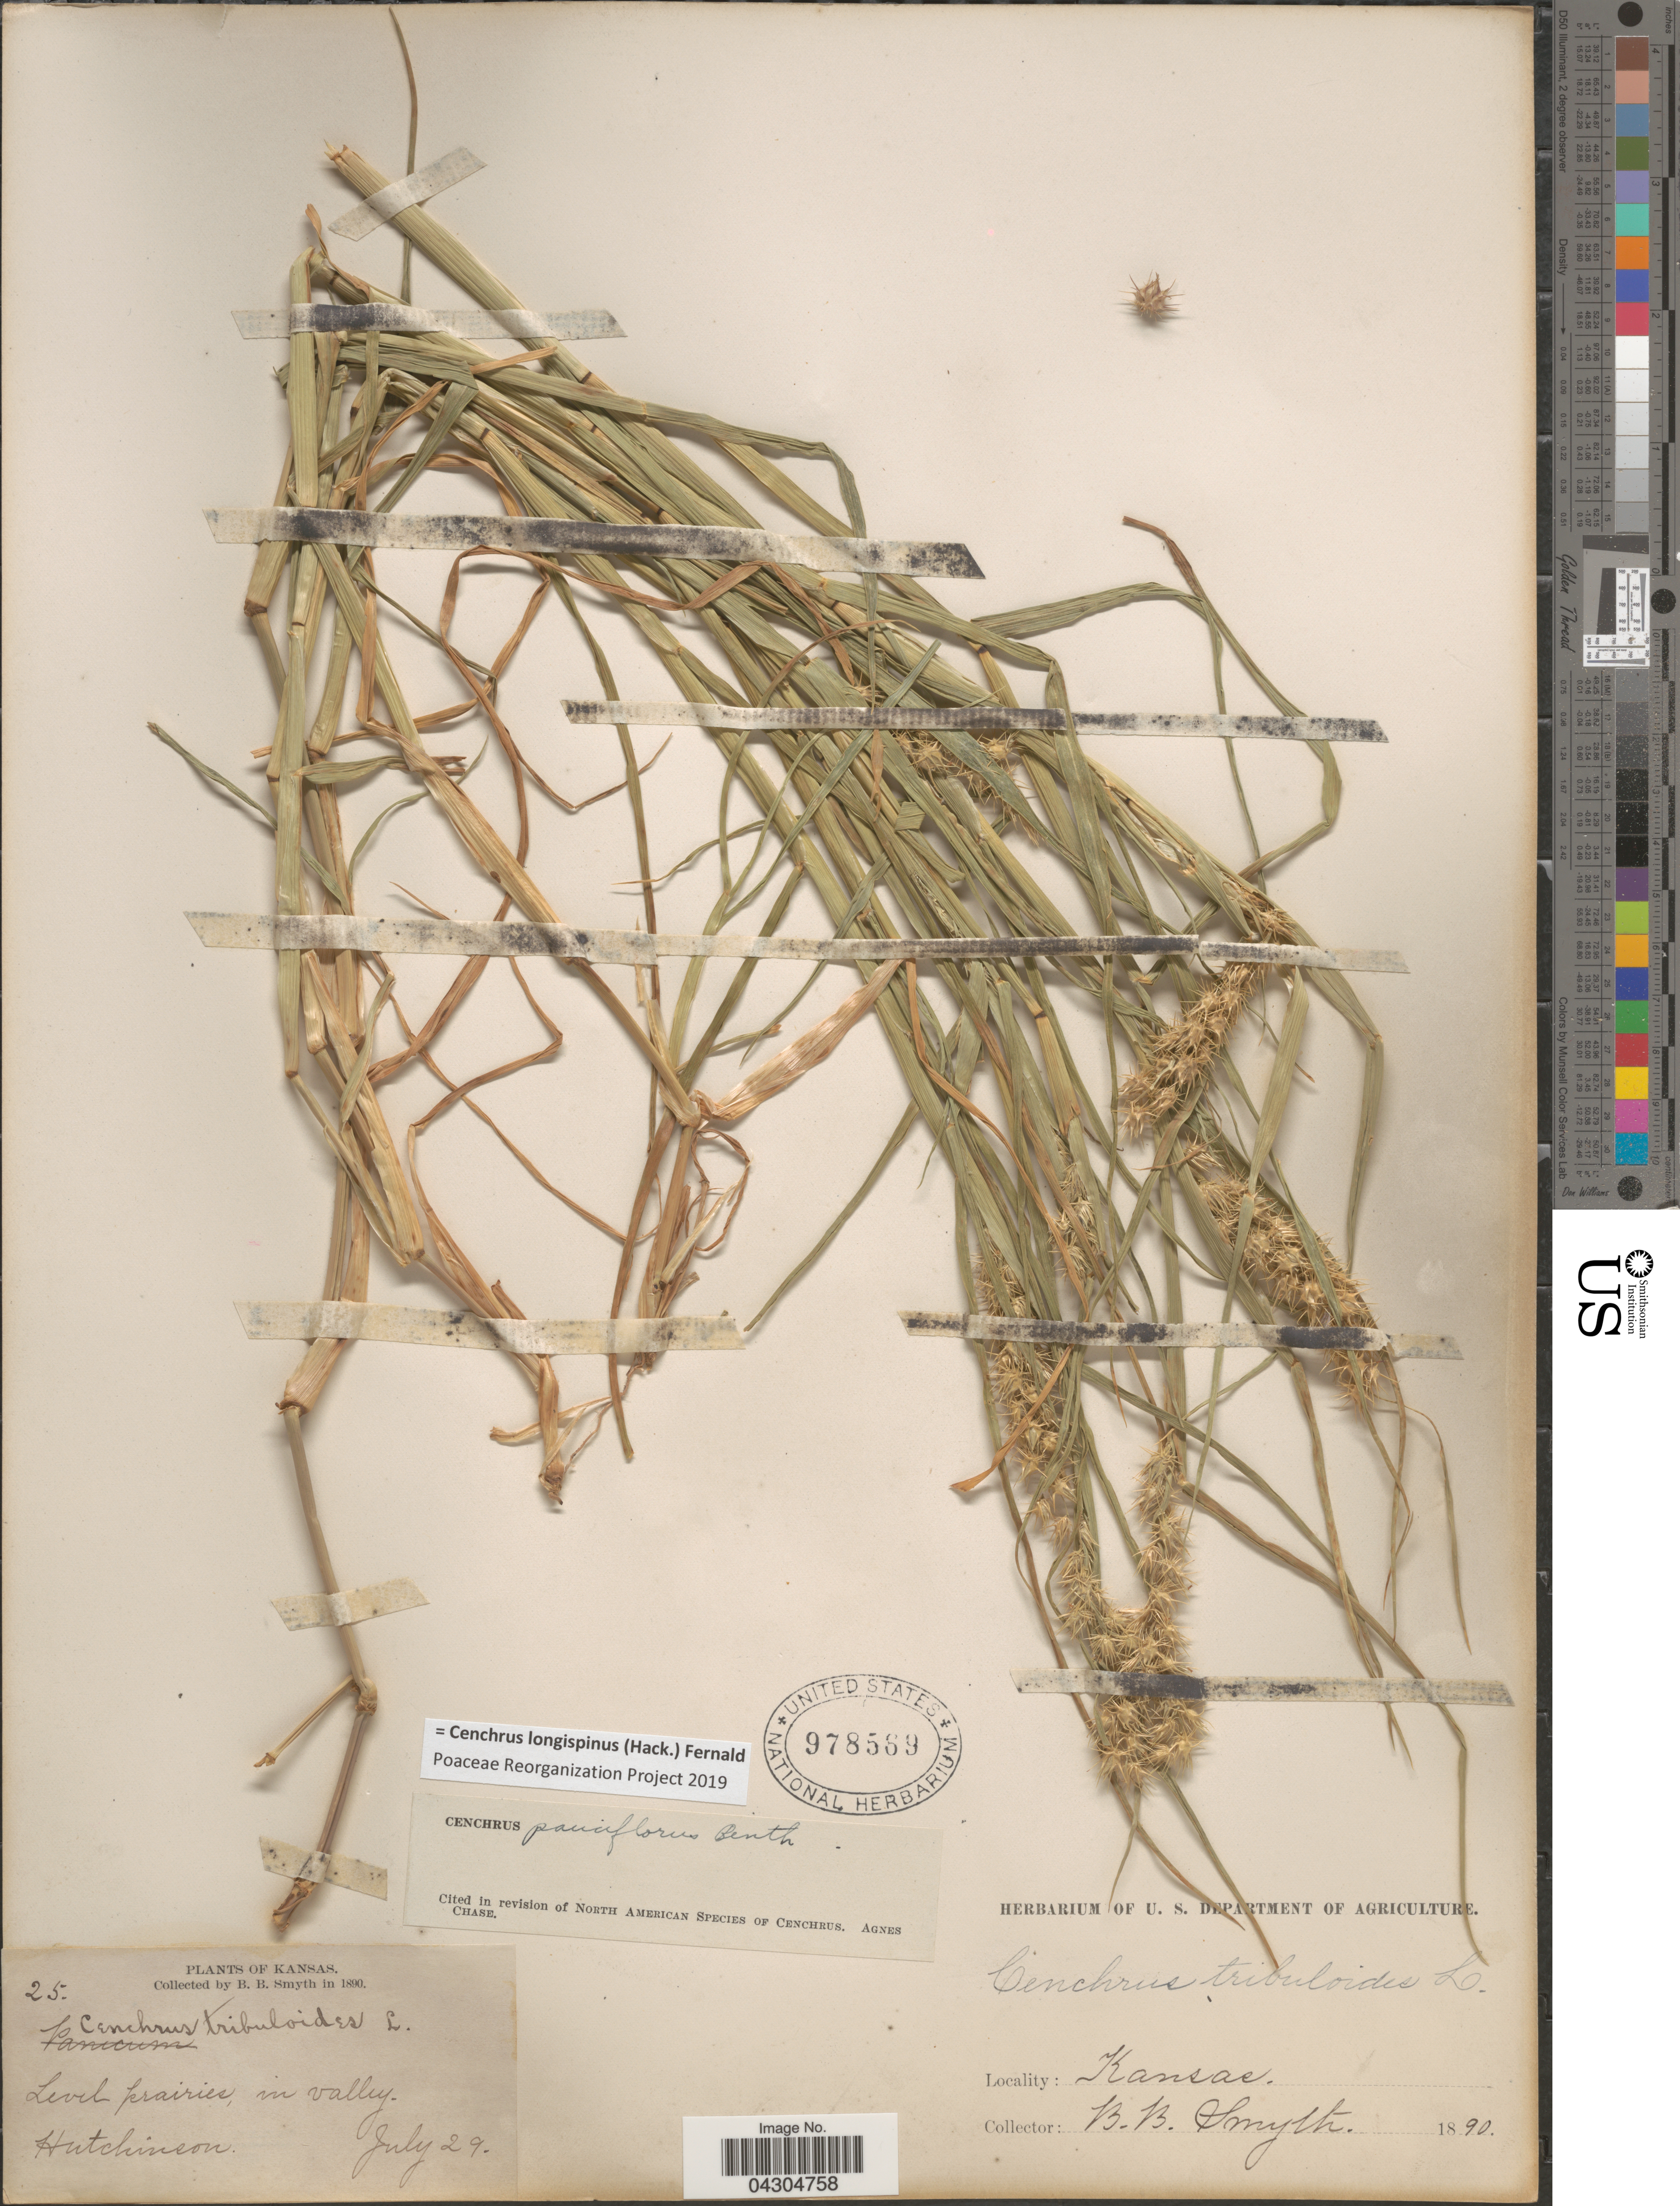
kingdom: Plantae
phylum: Tracheophyta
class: Liliopsida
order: Poales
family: Poaceae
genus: Cenchrus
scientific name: Cenchrus longispinus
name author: (Hack.) Fernald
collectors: B. Smyth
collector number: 25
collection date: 1890-07-29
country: United States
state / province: Kansas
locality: Hutchinson.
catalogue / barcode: US 978569